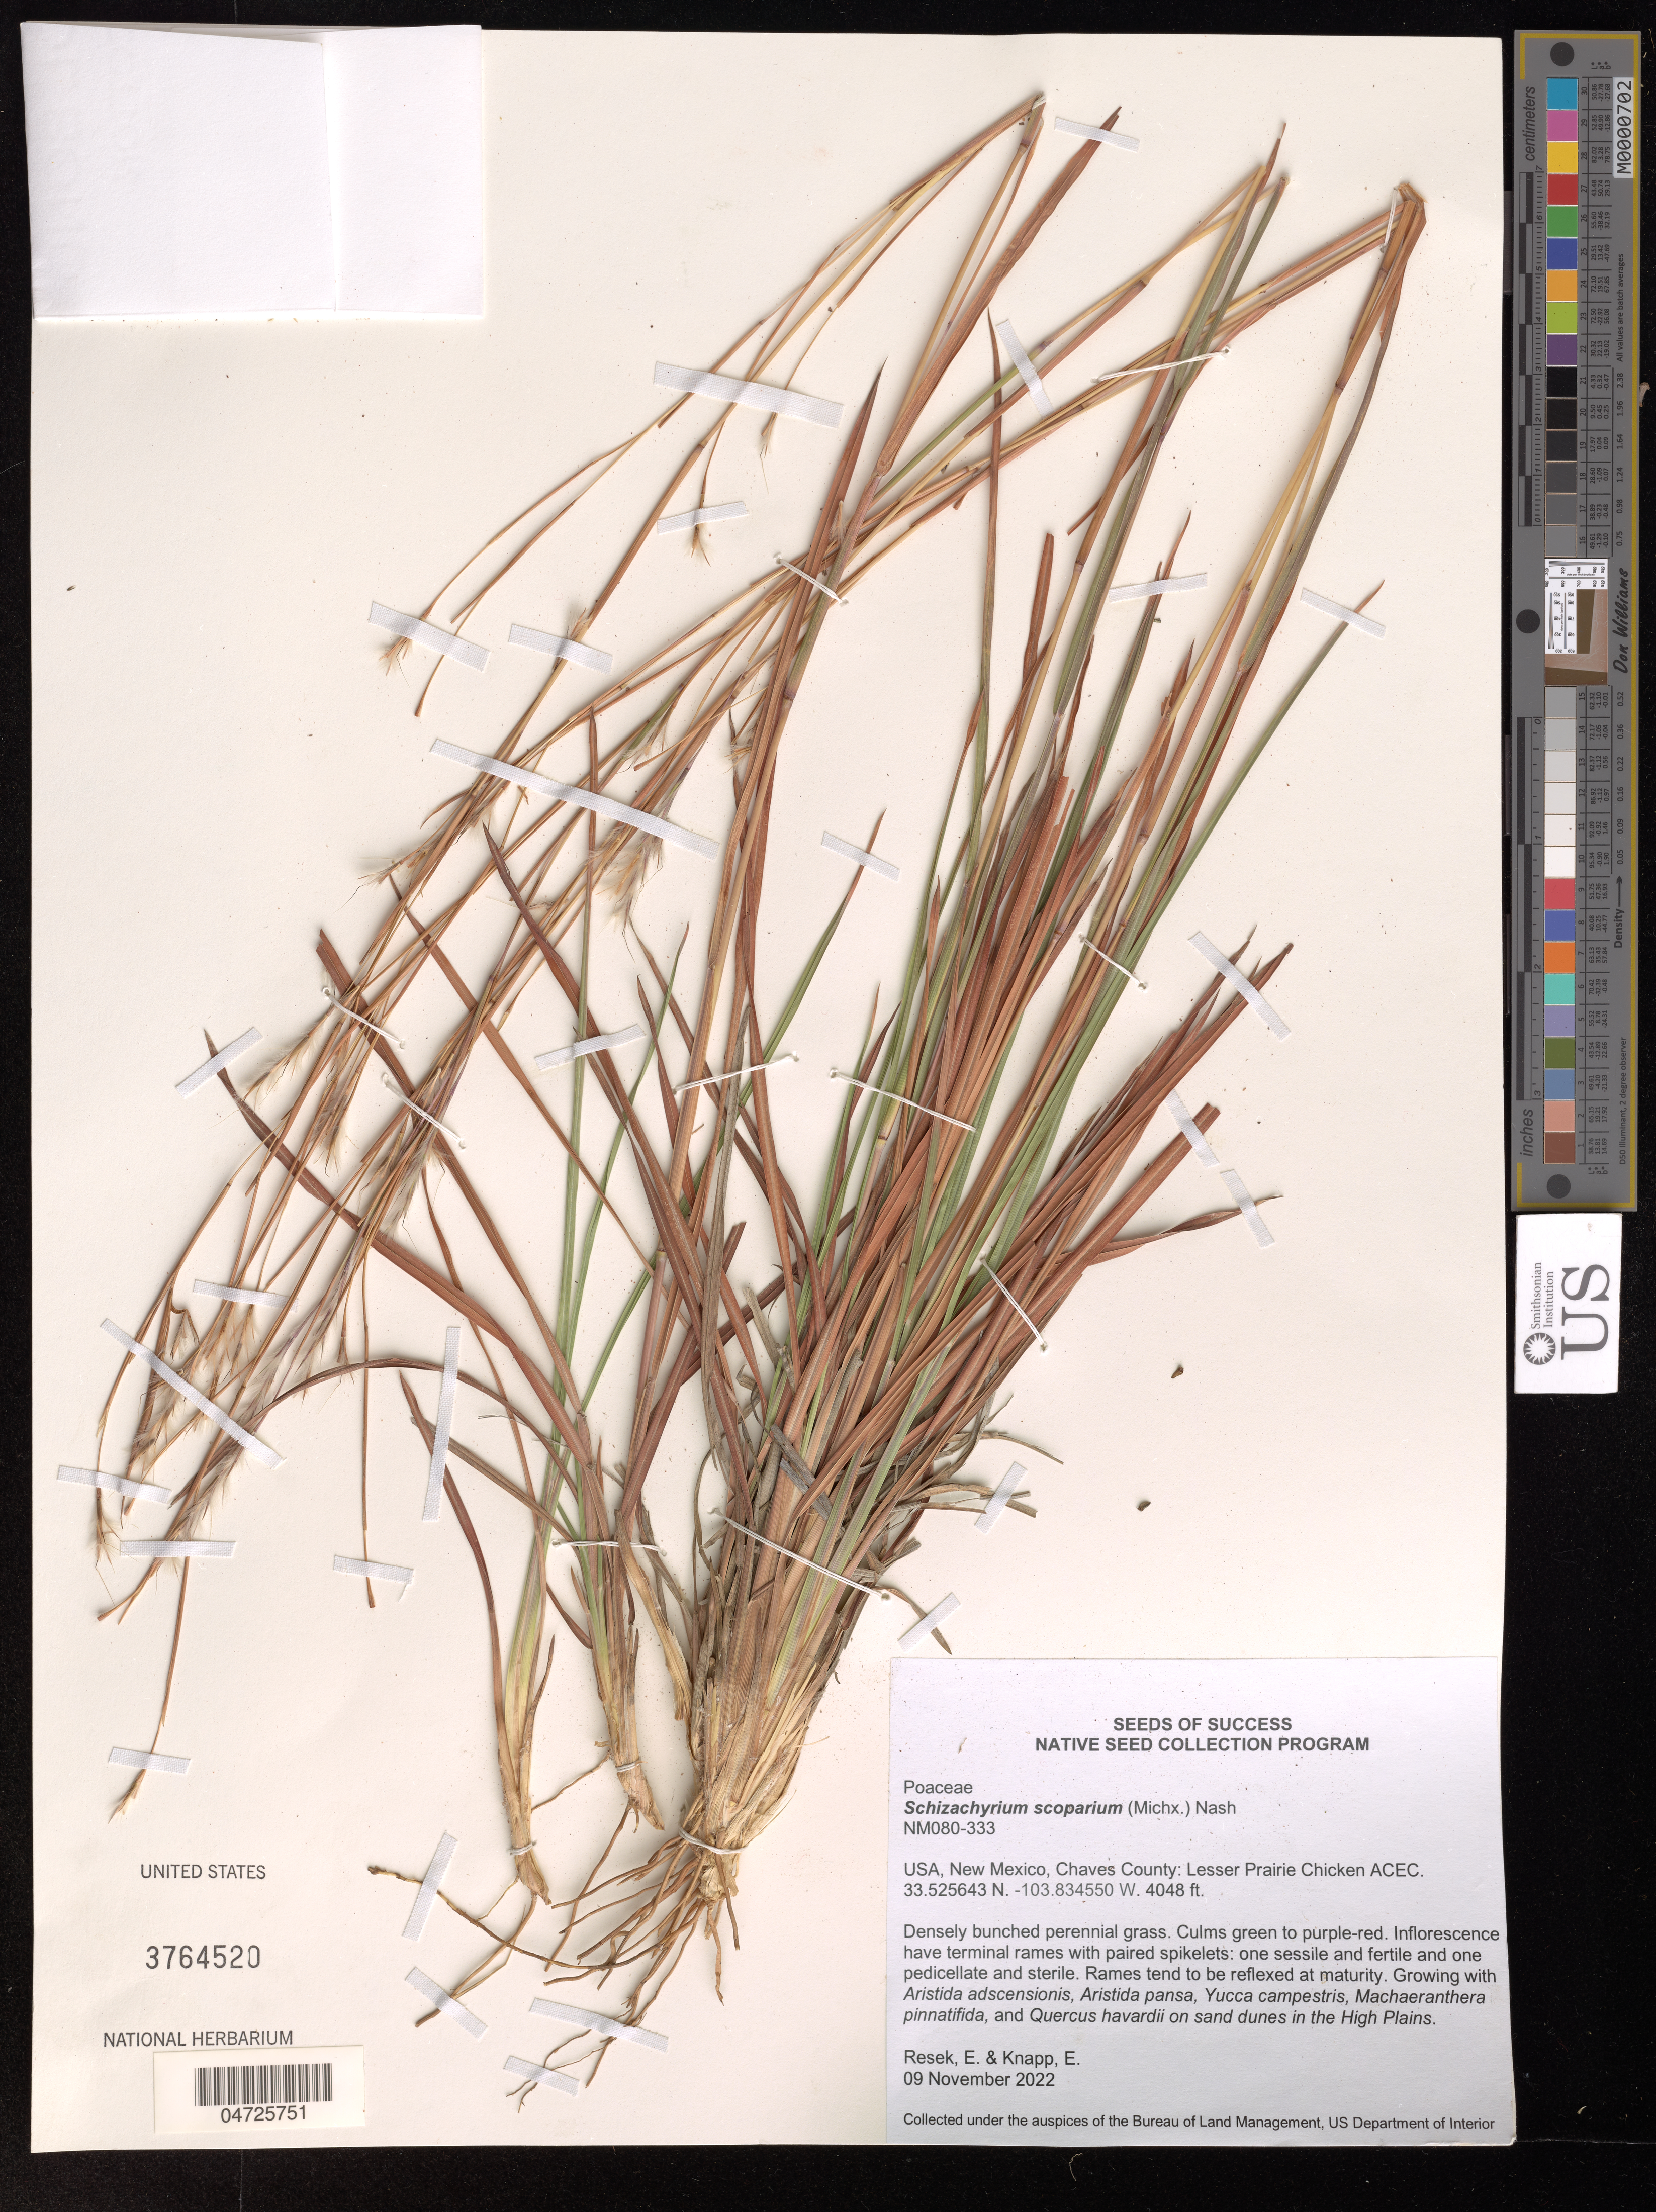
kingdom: Plantae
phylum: Tracheophyta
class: Liliopsida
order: Poales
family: Poaceae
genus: Schizachyrium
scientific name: Schizachyrium scoparium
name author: (Michx.) Nash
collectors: E. Resek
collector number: NM080-333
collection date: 2022-11-09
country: United States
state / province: New Mexico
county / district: Chaves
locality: Chaves County: Lesser Prairie Chicken ACEC.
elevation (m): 1234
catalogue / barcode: US 3764520